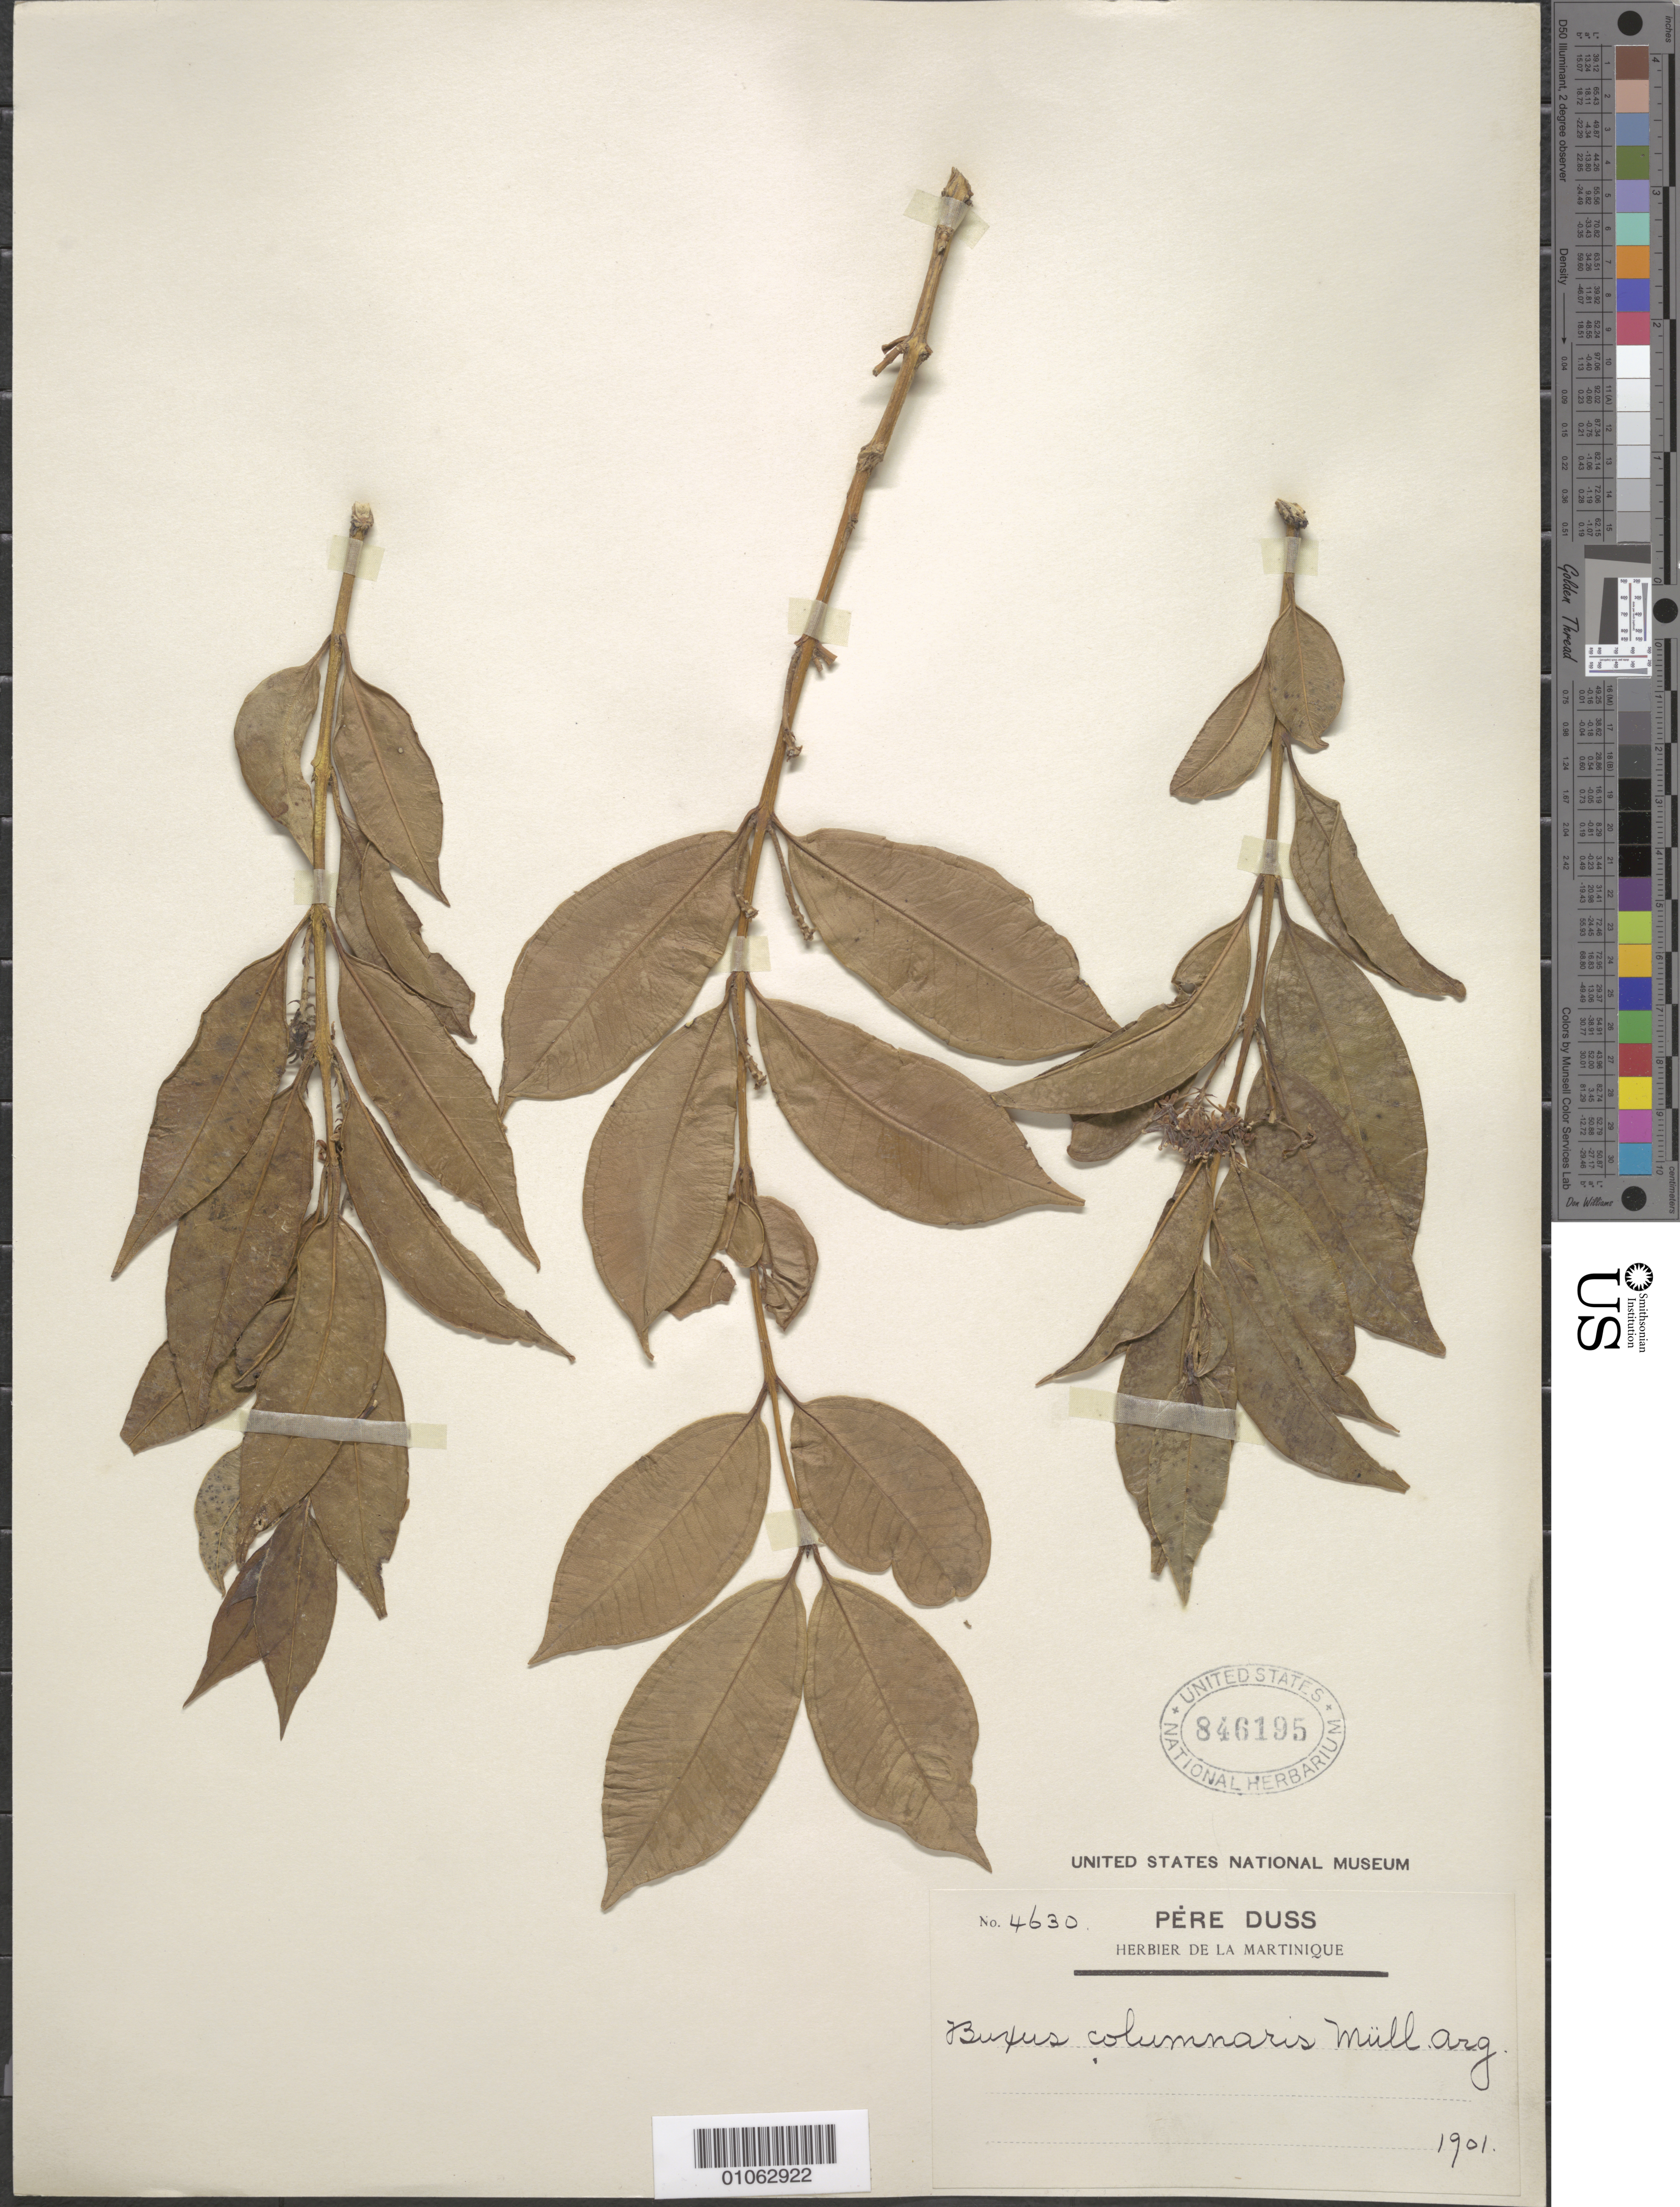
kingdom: Plantae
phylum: Tracheophyta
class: Magnoliopsida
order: Buxales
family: Buxaceae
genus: Buxus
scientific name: Buxus columnaris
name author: Müll. Arg.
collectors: Père Duss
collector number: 4630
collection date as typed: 01 Jan 1901 to 31 Dec 1901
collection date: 1901-01-01/1901-12-31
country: Martinique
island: Martinique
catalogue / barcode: US 846195